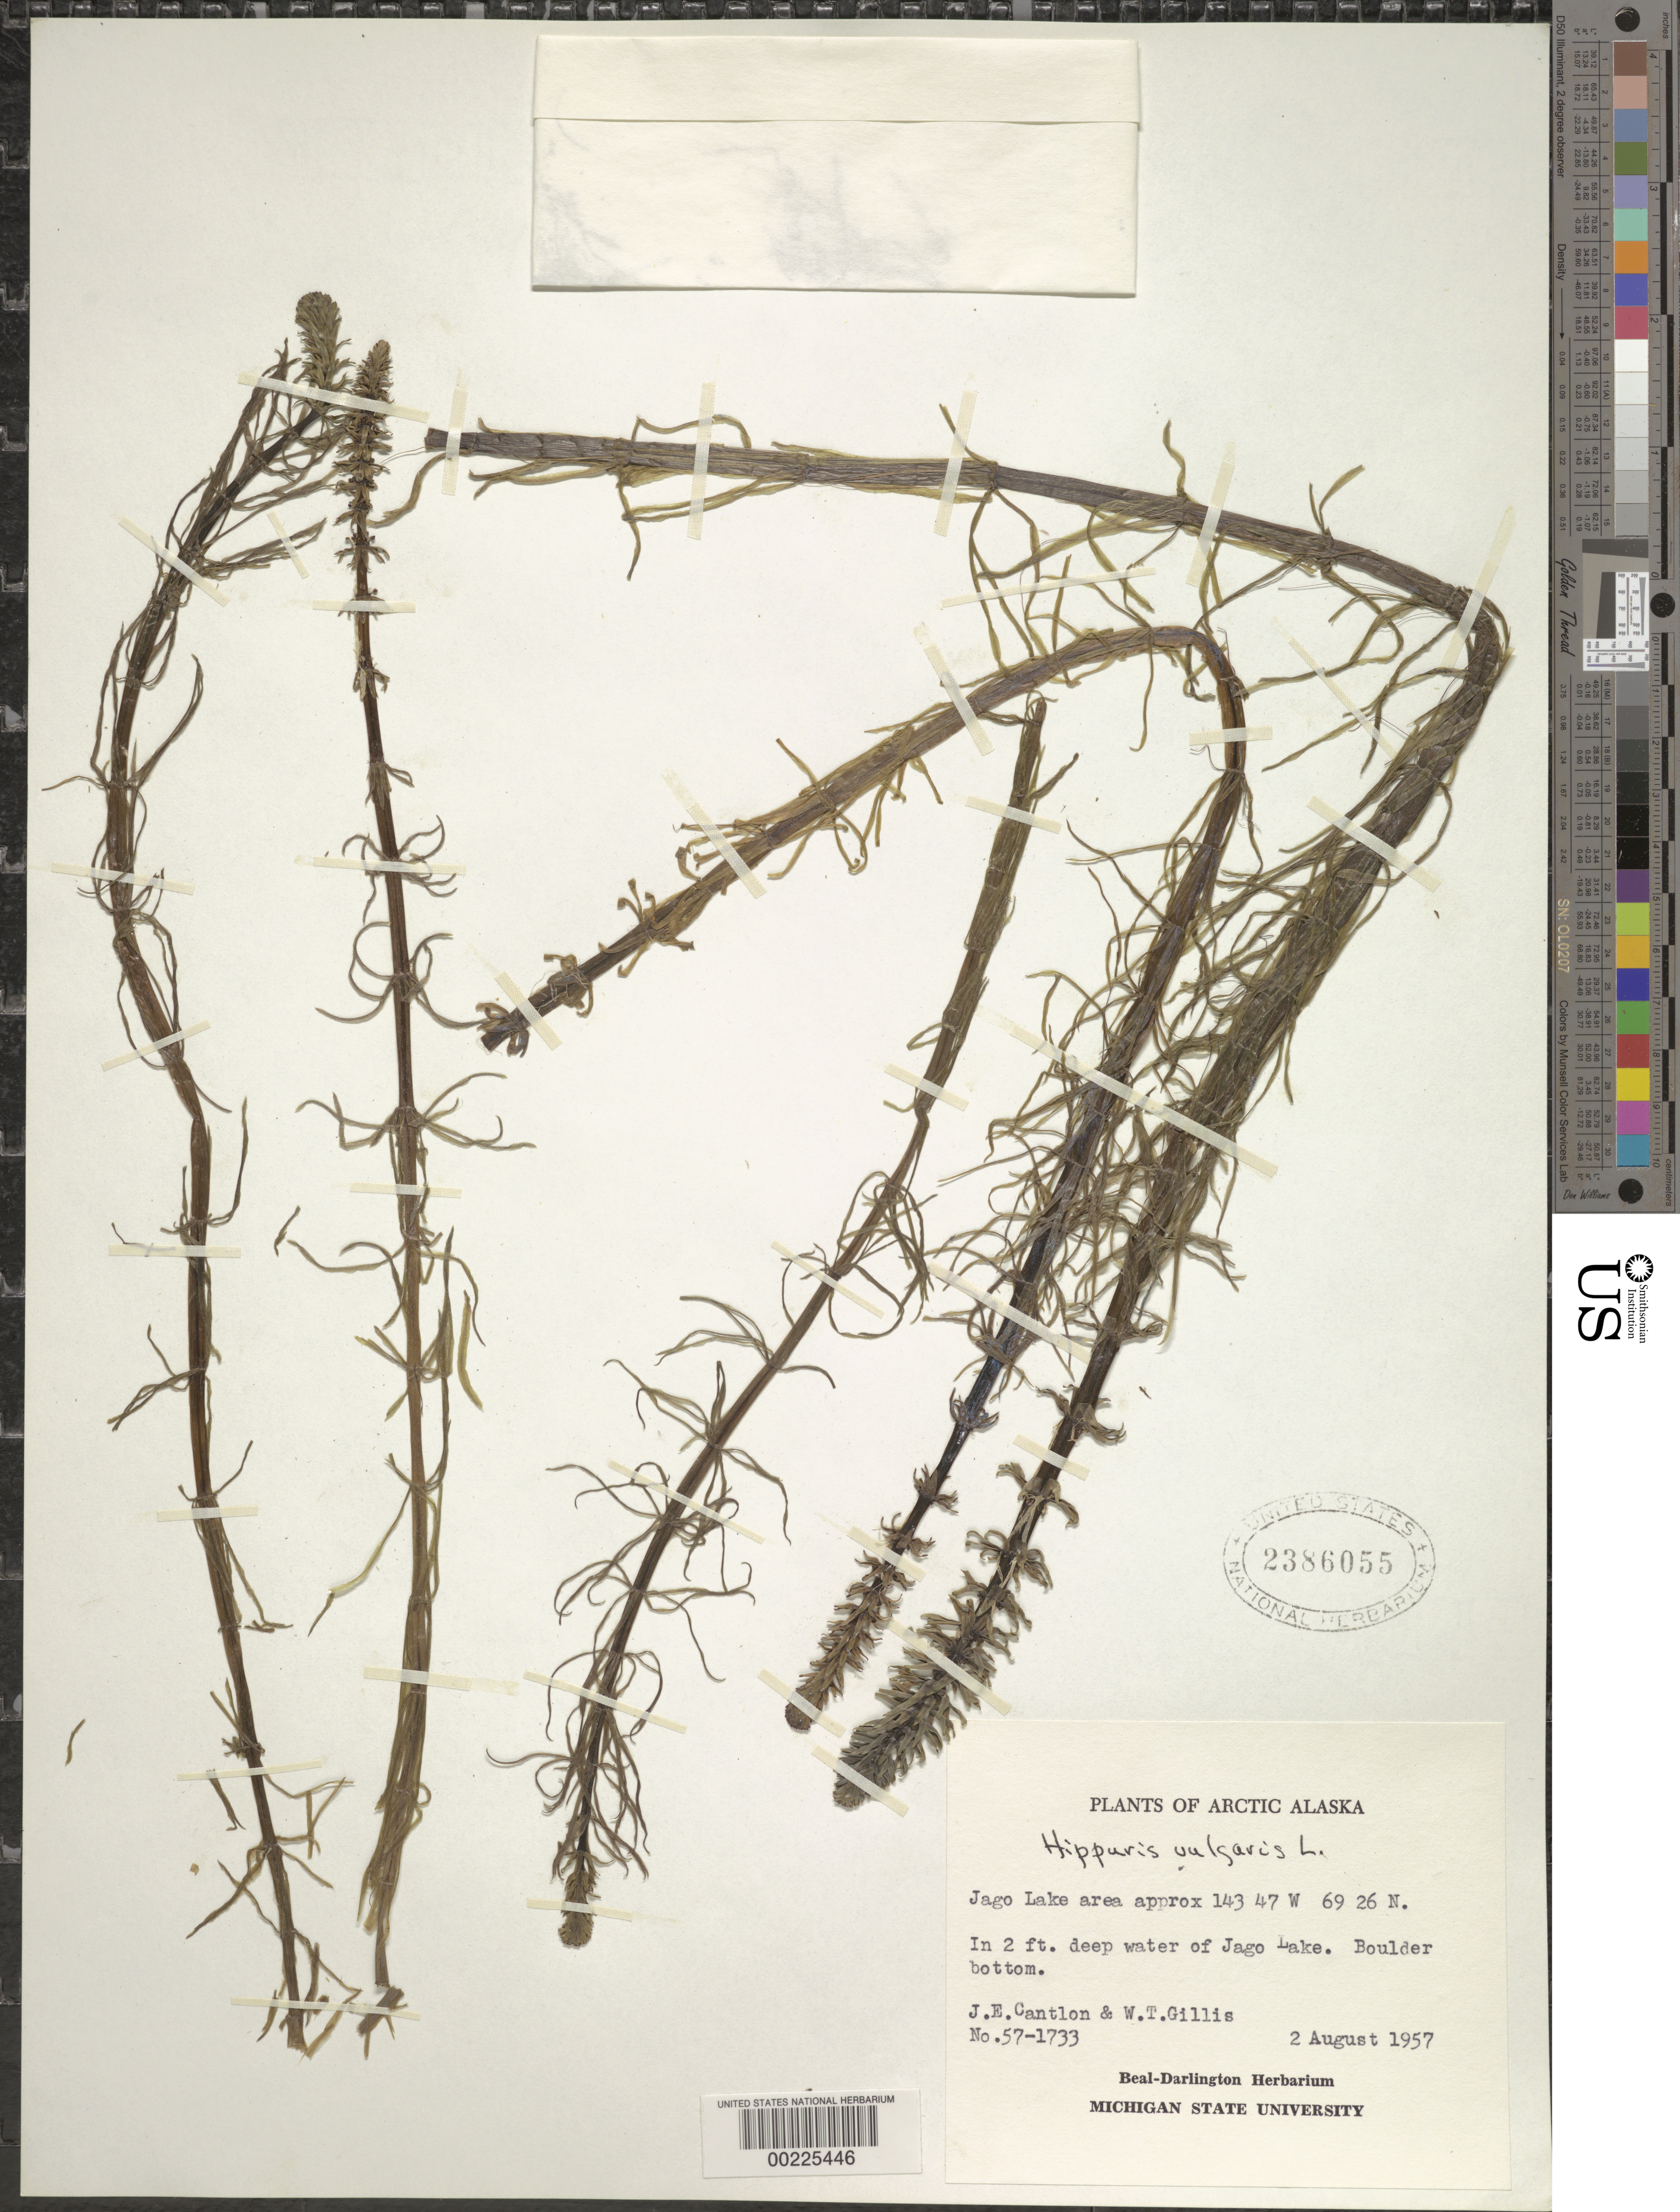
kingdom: Plantae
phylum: Tracheophyta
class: Magnoliopsida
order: Lamiales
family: Plantaginaceae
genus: Hippuris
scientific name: Hippuris vulgaris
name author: L.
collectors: J. Cantlon & W. T. Gillis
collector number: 57-1733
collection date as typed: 02 Aug 1957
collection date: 1957-08-02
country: United States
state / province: Alaska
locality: Jago lake area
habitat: In 2 ft deep water, boulder bottom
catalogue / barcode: US 2386055